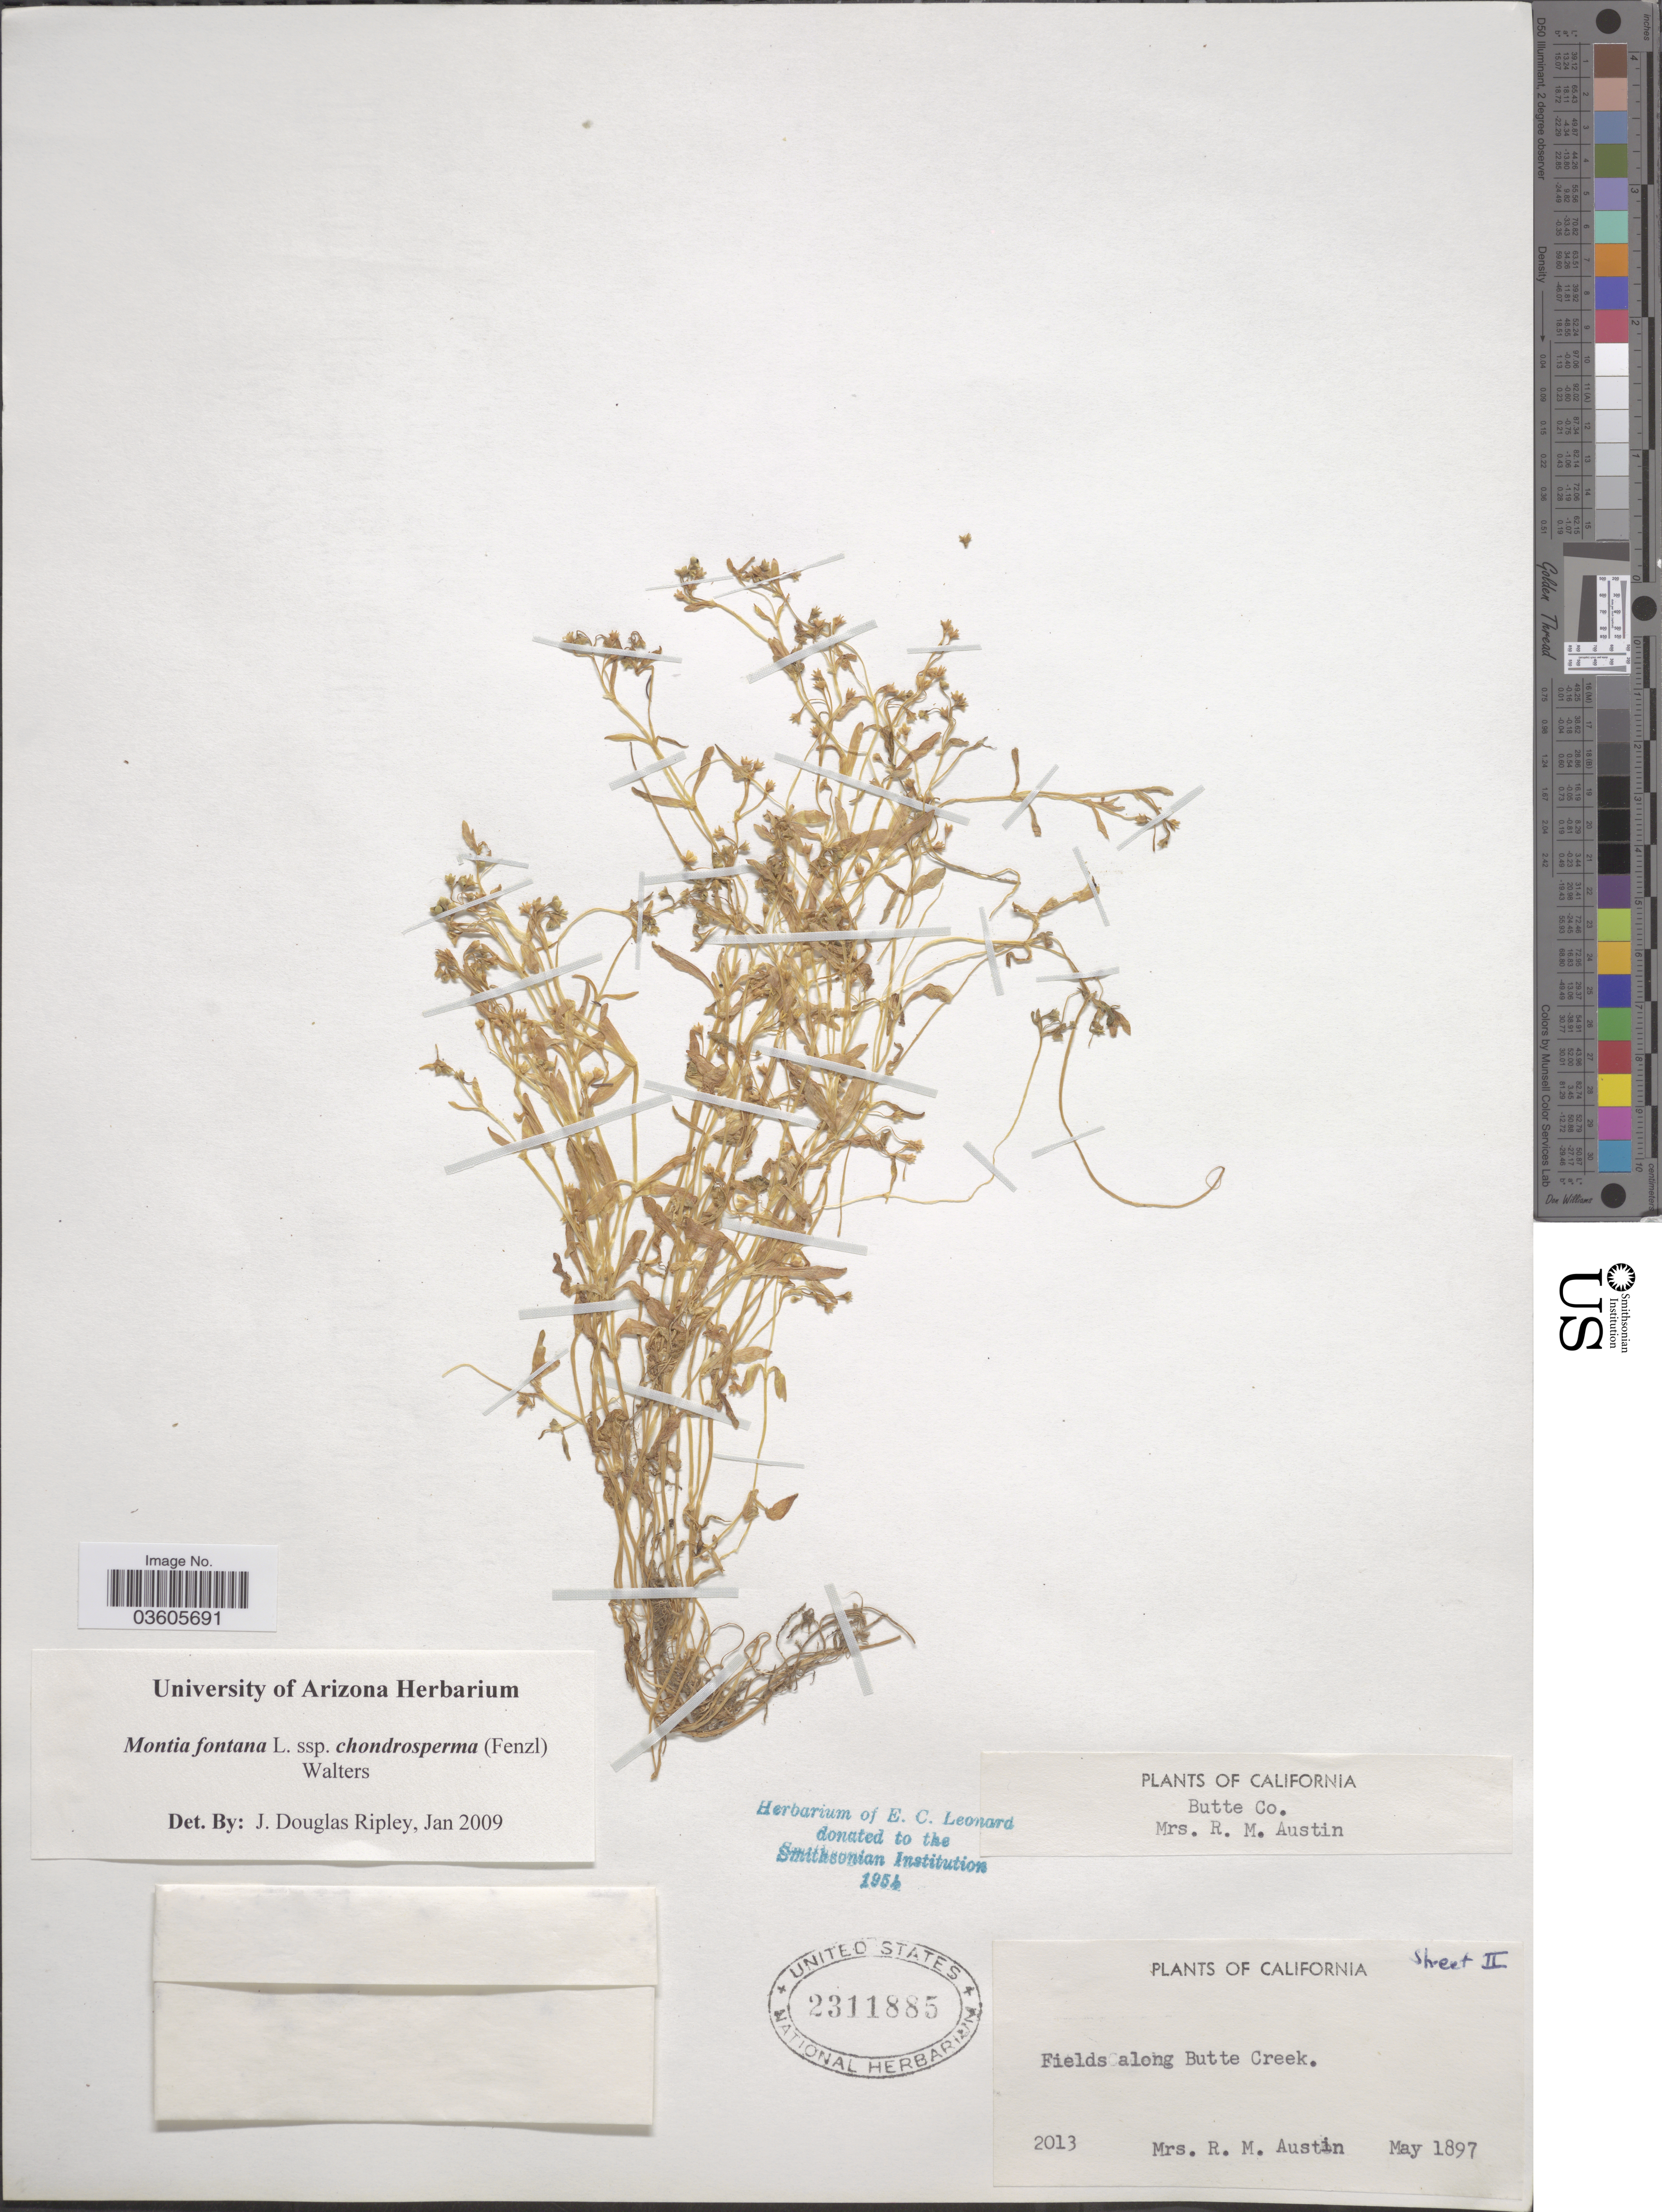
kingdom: Plantae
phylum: Tracheophyta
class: Magnoliopsida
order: Caryophyllales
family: Montiaceae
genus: Montia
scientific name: Montia fontana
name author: L.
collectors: R. Austin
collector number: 2013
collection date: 1897-05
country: United States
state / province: California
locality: Fields along Butte Creek.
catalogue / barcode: US 2311885